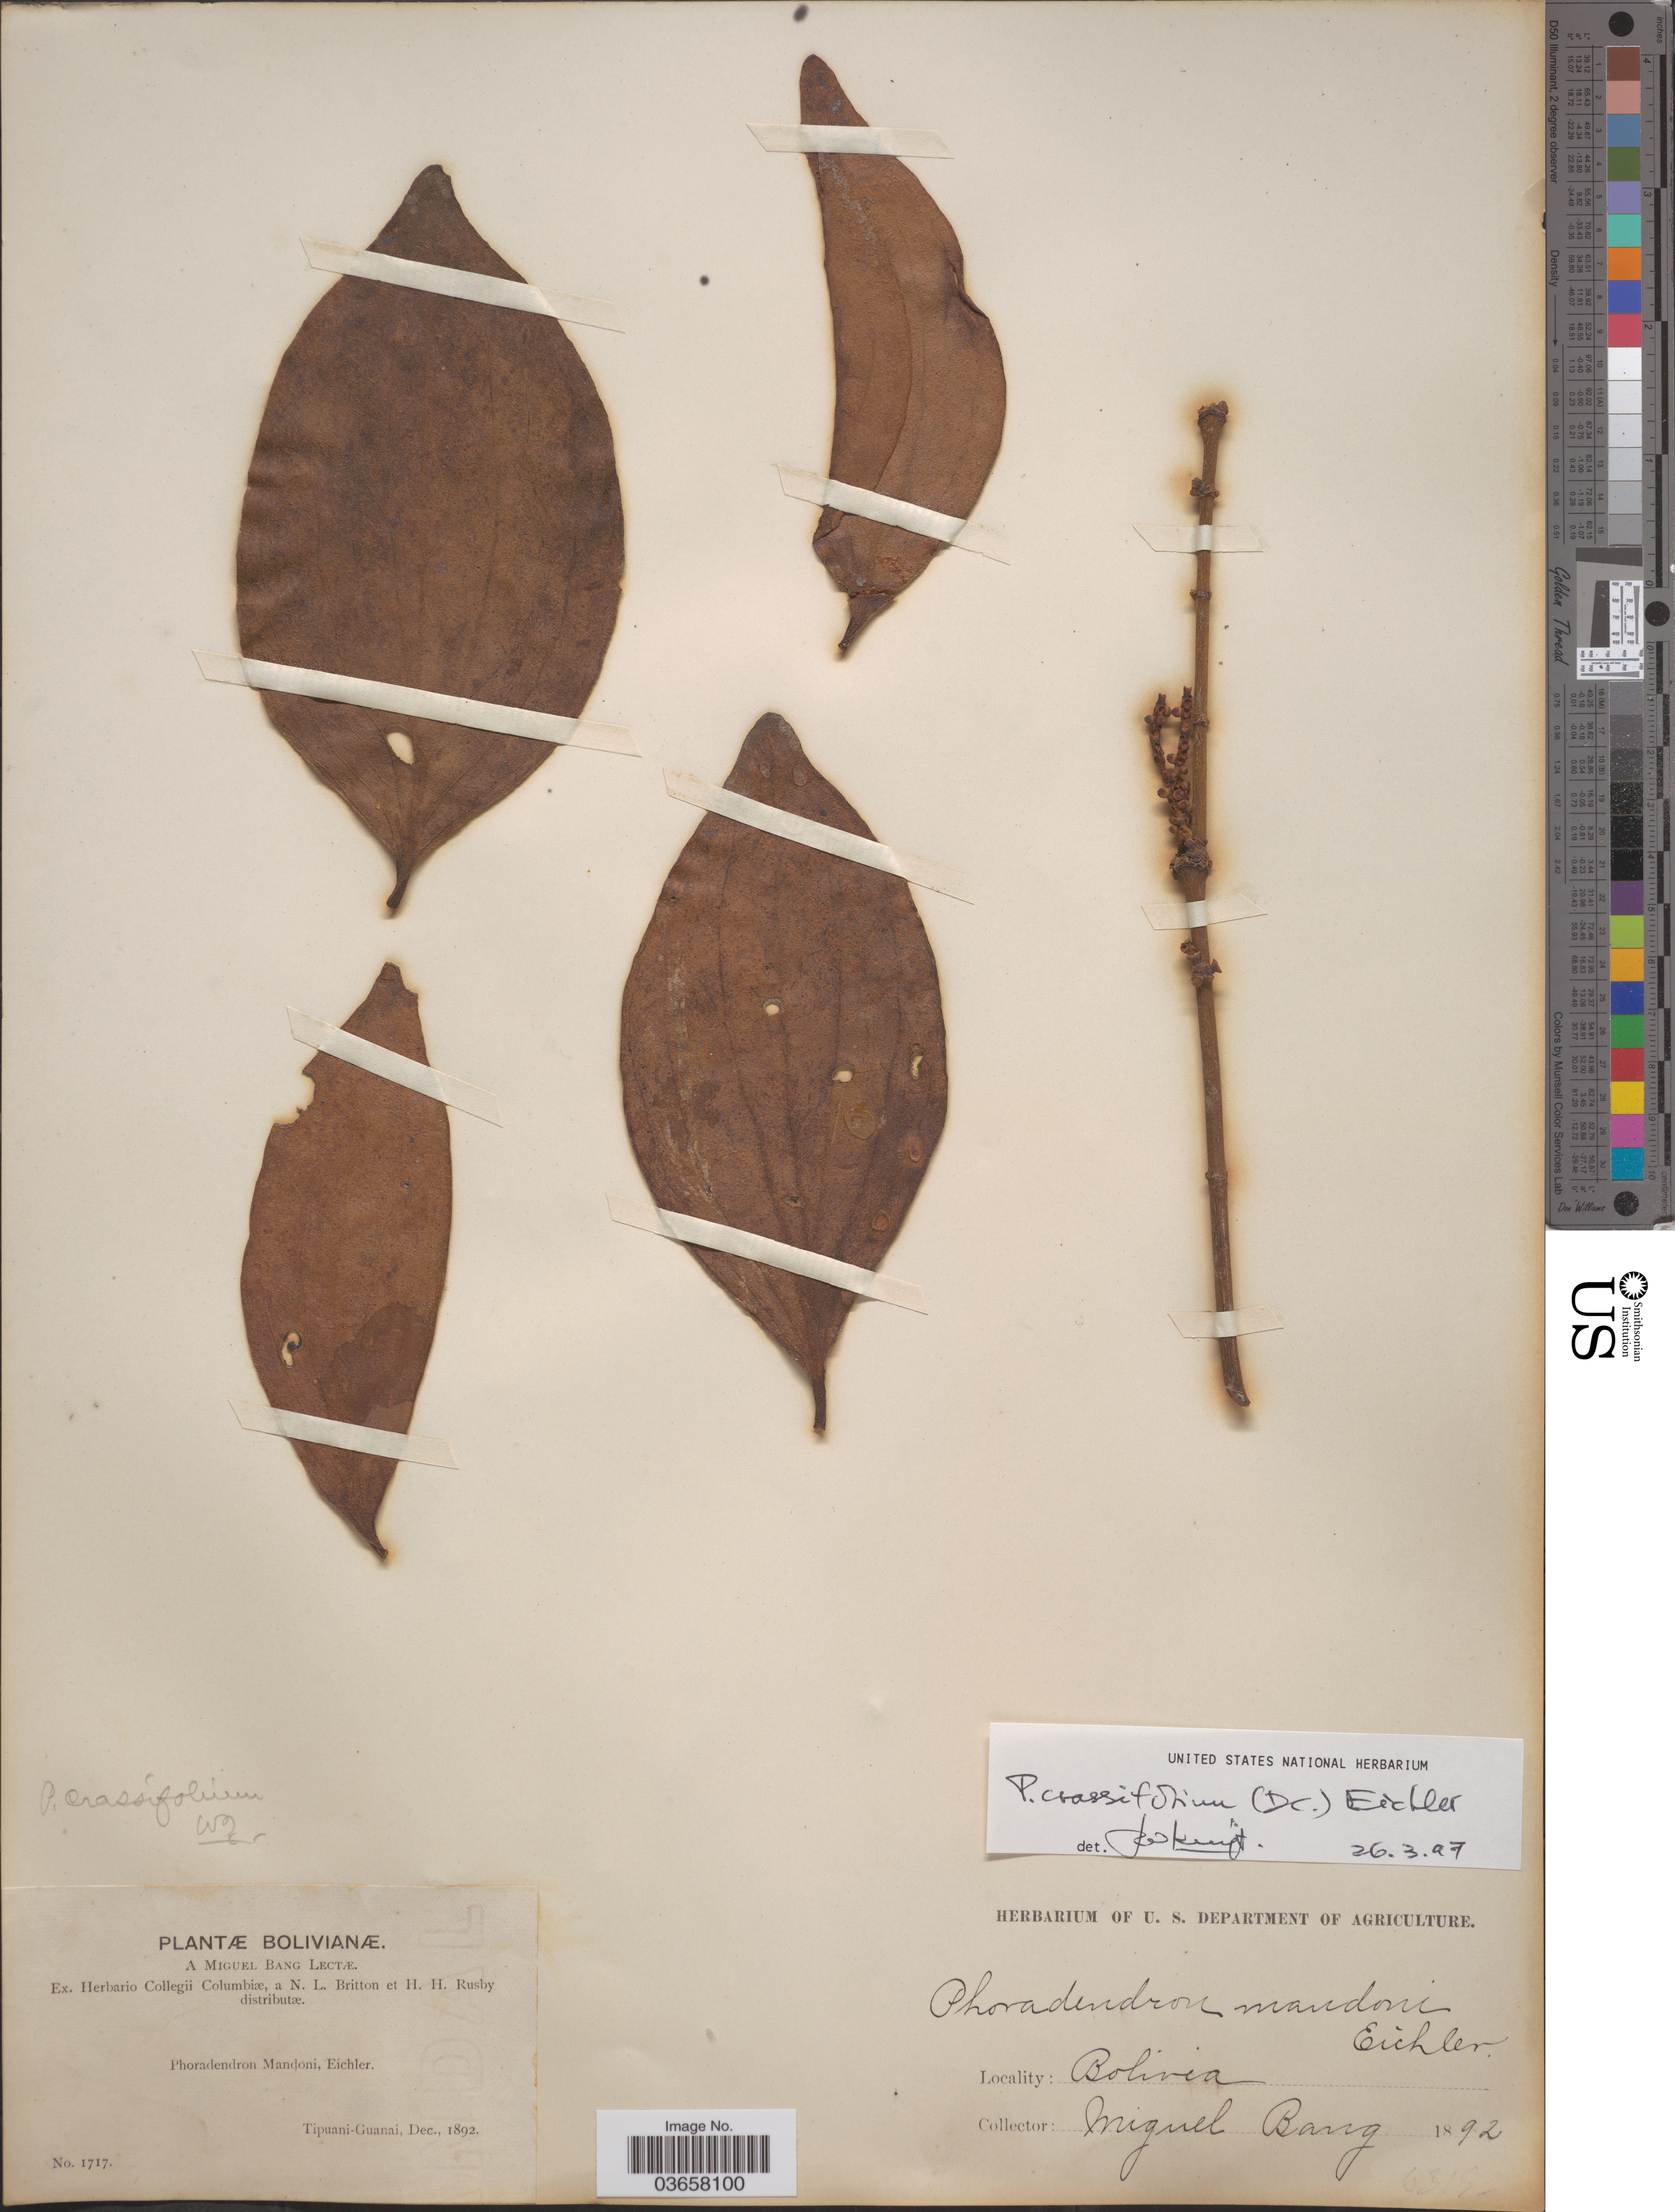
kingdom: Plantae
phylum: Tracheophyta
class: Magnoliopsida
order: Santalales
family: Viscaceae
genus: Phoradendron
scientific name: Phoradendron crassifolium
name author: (Pohl ex DC.) Eichler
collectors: M. Bang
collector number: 1717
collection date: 1892-12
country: Bolivia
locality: Tipuani-Guanai.